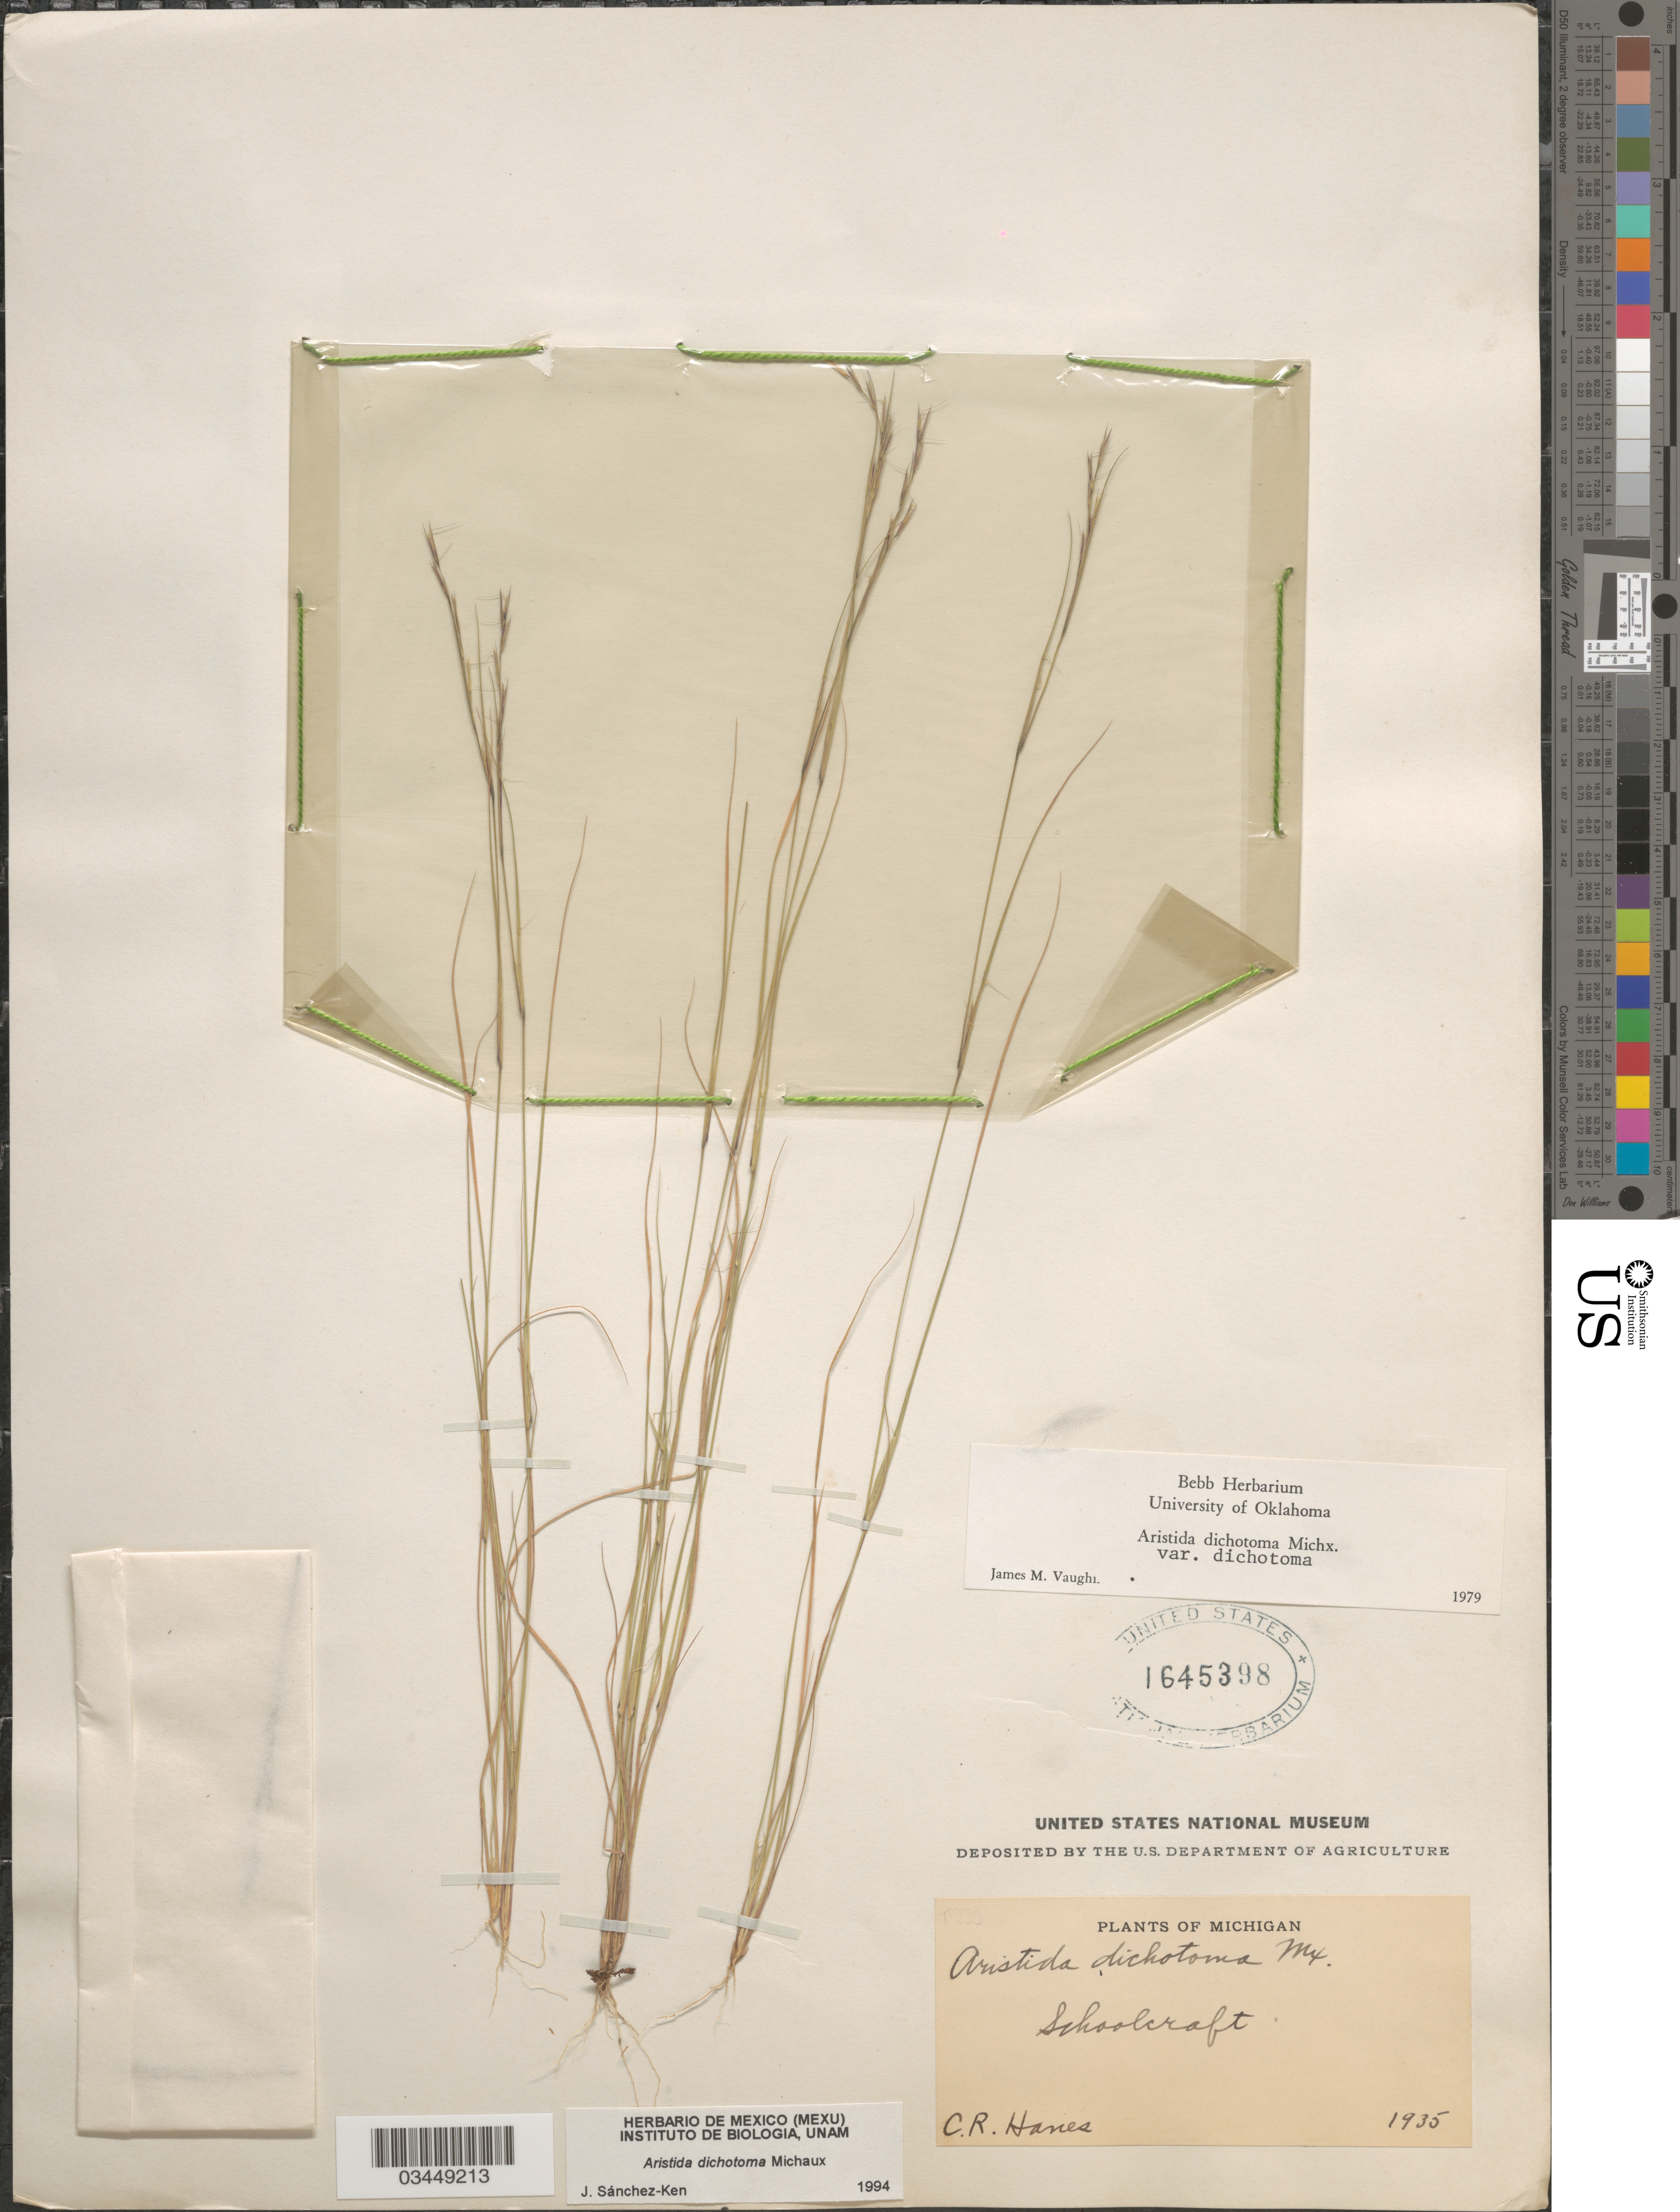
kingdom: Plantae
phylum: Tracheophyta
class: Liliopsida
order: Poales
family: Poaceae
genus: Aristida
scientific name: Aristida dichotoma var. dichotoma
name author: Michx.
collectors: C. Hanes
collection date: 1935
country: United States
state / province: Michigan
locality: Schoolcraft.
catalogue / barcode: US 1645398